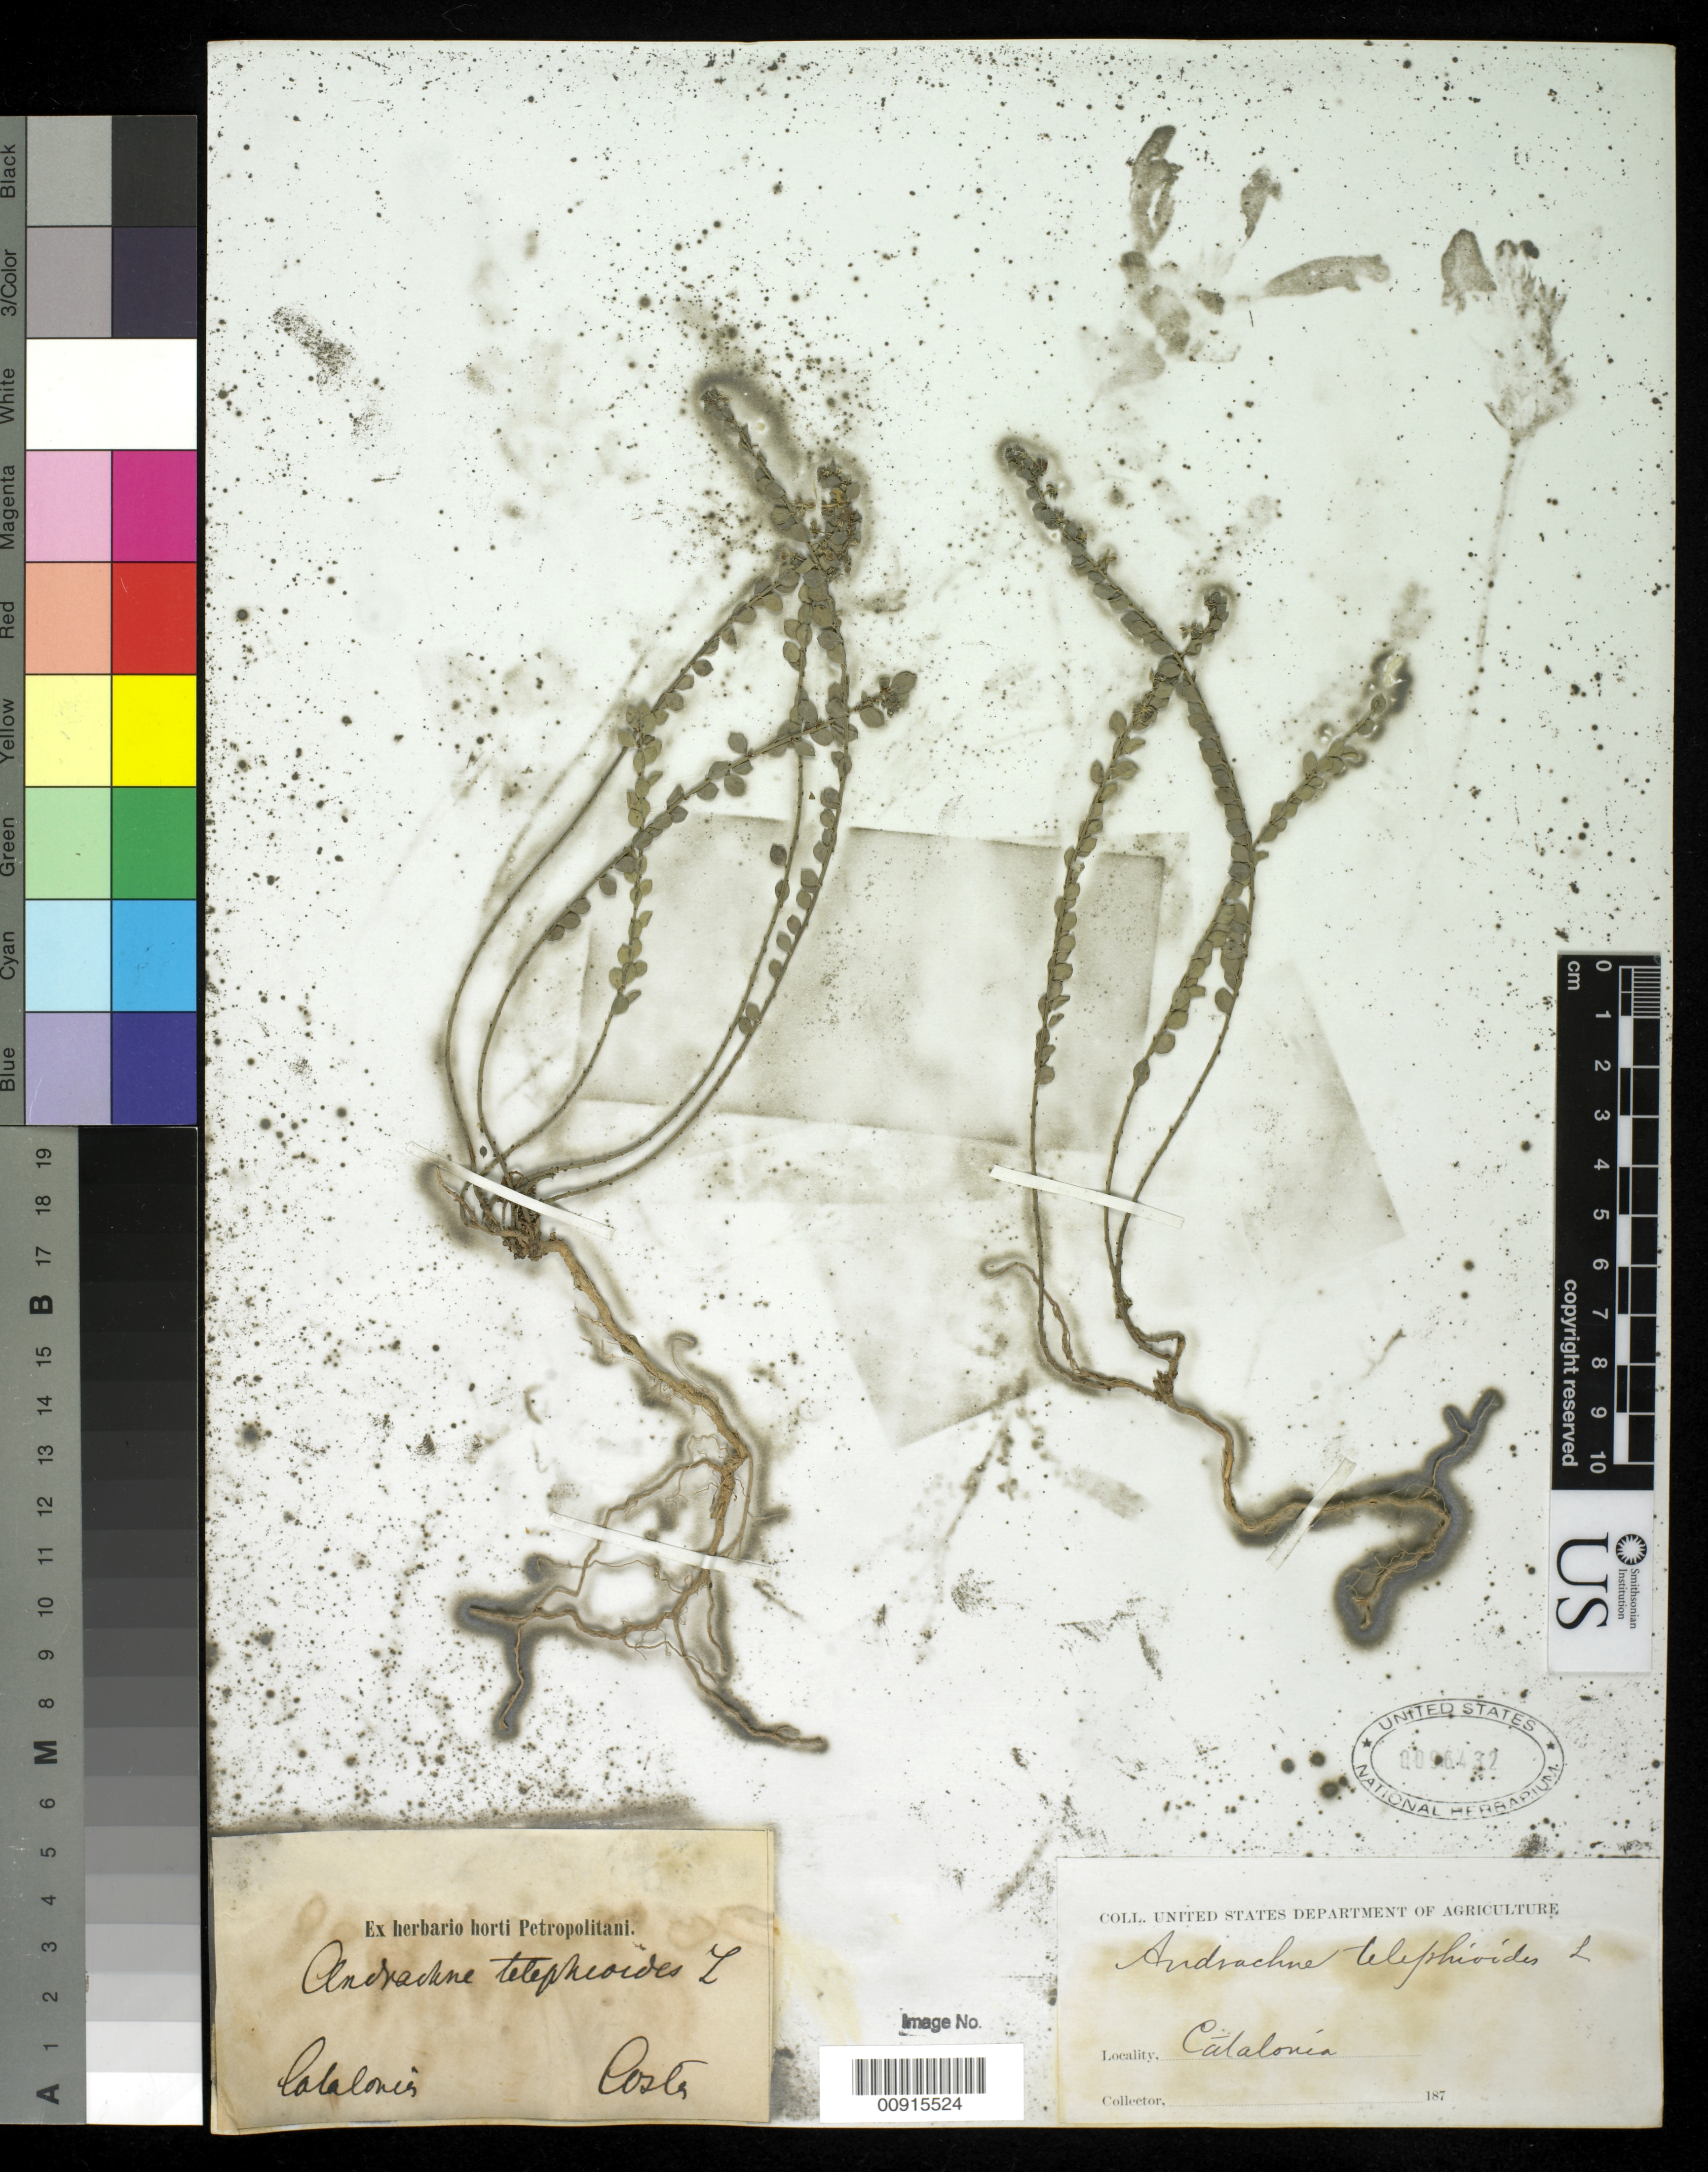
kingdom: Plantae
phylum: Tracheophyta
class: Magnoliopsida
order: Malpighiales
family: Phyllanthaceae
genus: Andrachne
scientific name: Andrachne telephioides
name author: L.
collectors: -. Costa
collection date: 1870/1879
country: Spain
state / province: Catalunya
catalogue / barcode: US 96432